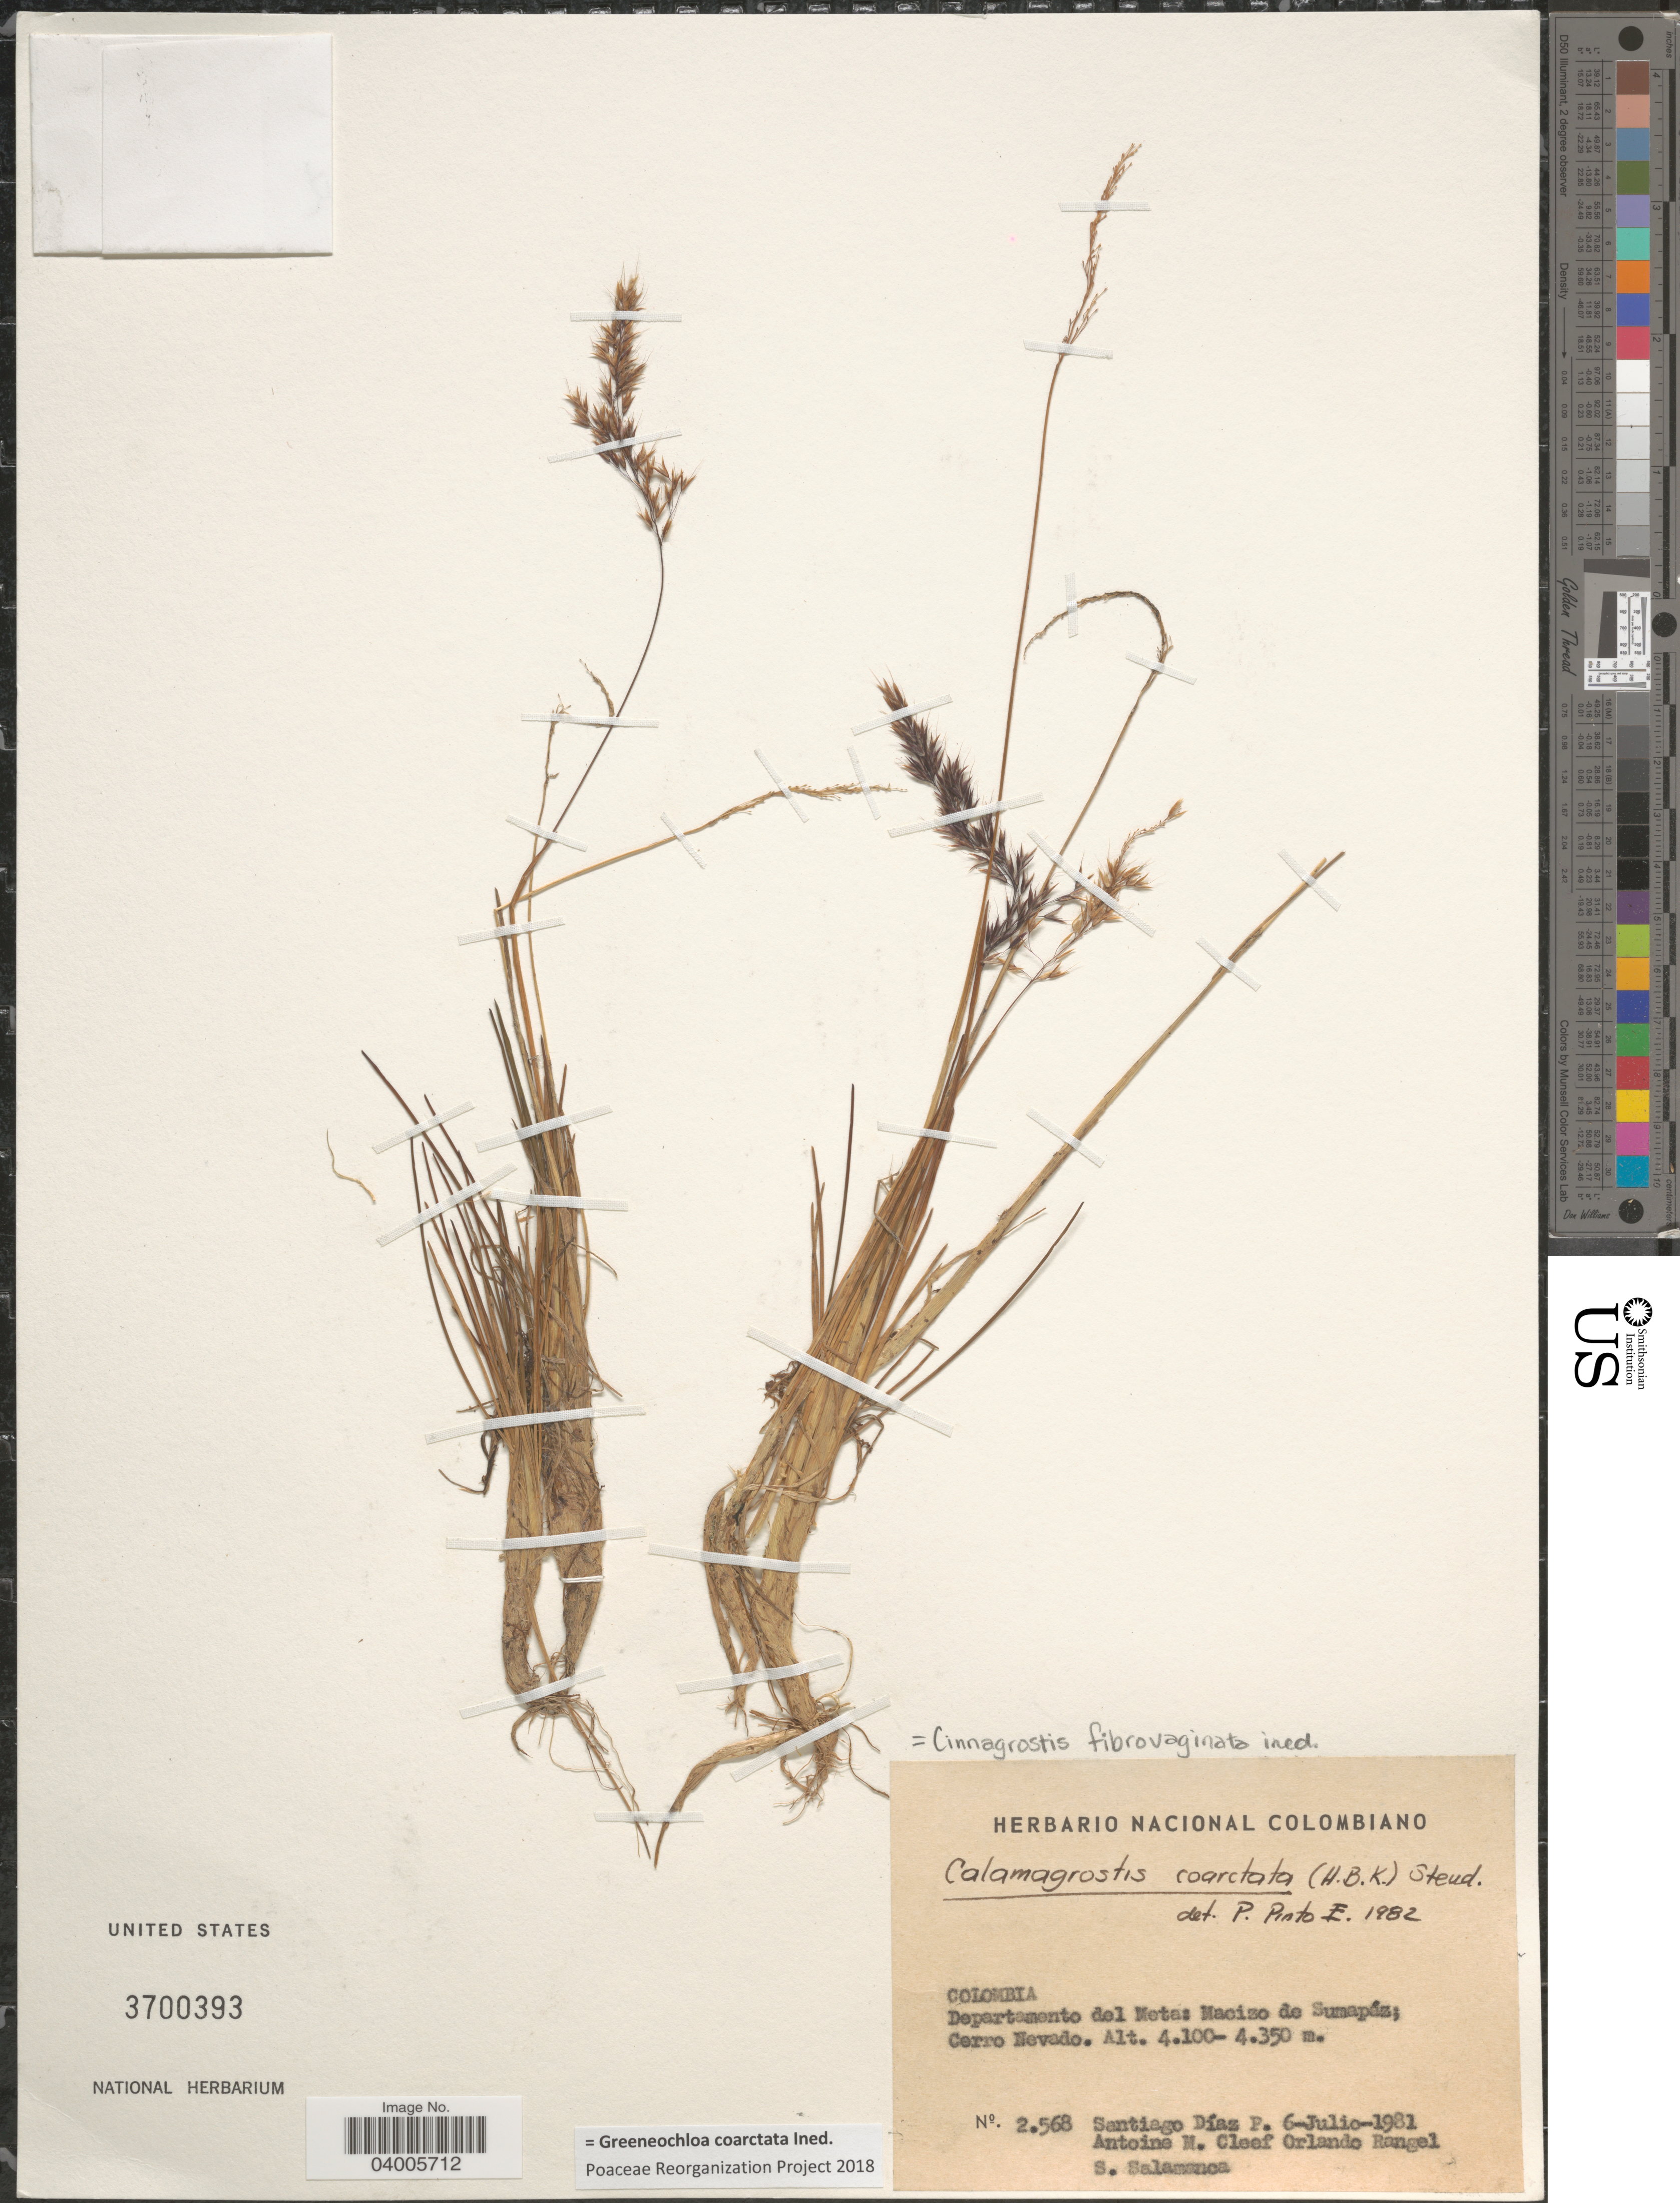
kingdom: Plantae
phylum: Tracheophyta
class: Liliopsida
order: Poales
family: Poaceae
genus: Cinnagrostis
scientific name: Cinnagrostis coarctata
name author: (Kunth) P.M. Peterson et al.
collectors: S. Diaz P., A. M. Cleef & O. Rangel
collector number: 2568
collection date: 1981-07-06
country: Colombia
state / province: Meta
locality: Departamento del Meta: Macizo do Sumapáz; Cerro Nevado.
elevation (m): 4100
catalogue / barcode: US 3700393